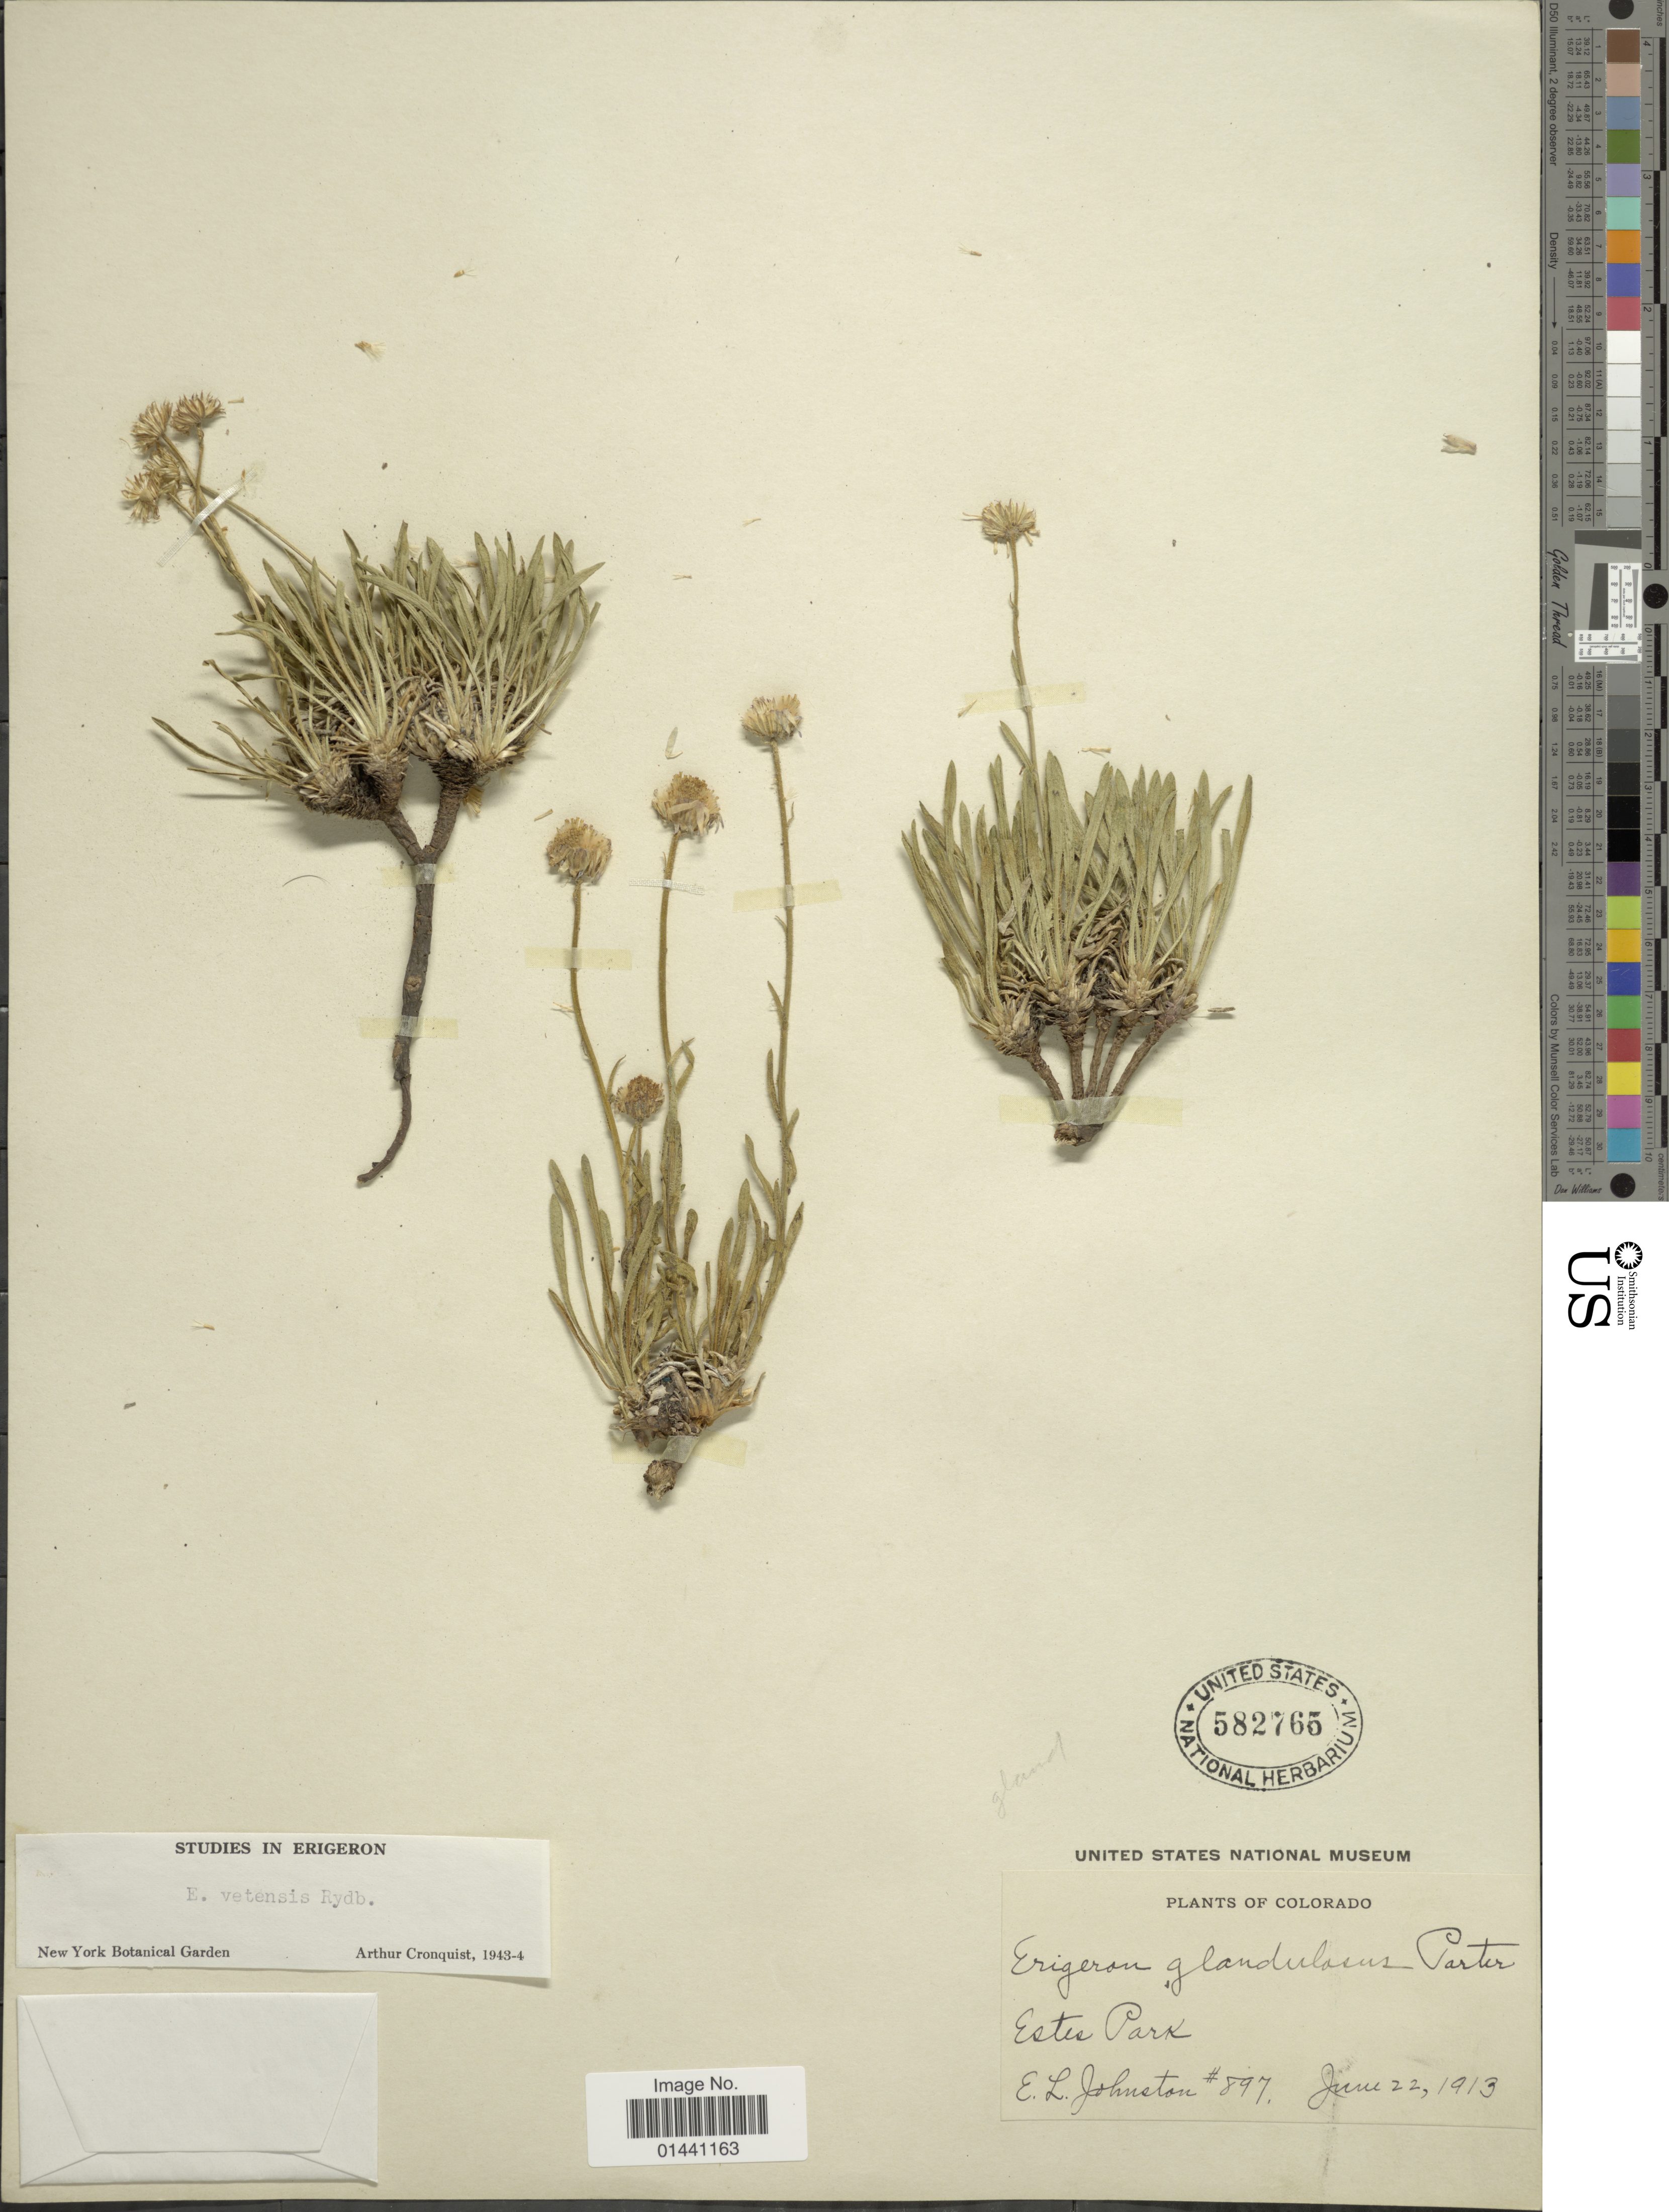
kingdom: Plantae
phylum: Tracheophyta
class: Magnoliopsida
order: Asterales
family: Asteraceae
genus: Erigeron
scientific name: Erigeron vetensis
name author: Rydb.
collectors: E. L. Johnston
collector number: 897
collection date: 1913-06-22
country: United States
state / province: Colorado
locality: Estes Park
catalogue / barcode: US 582765